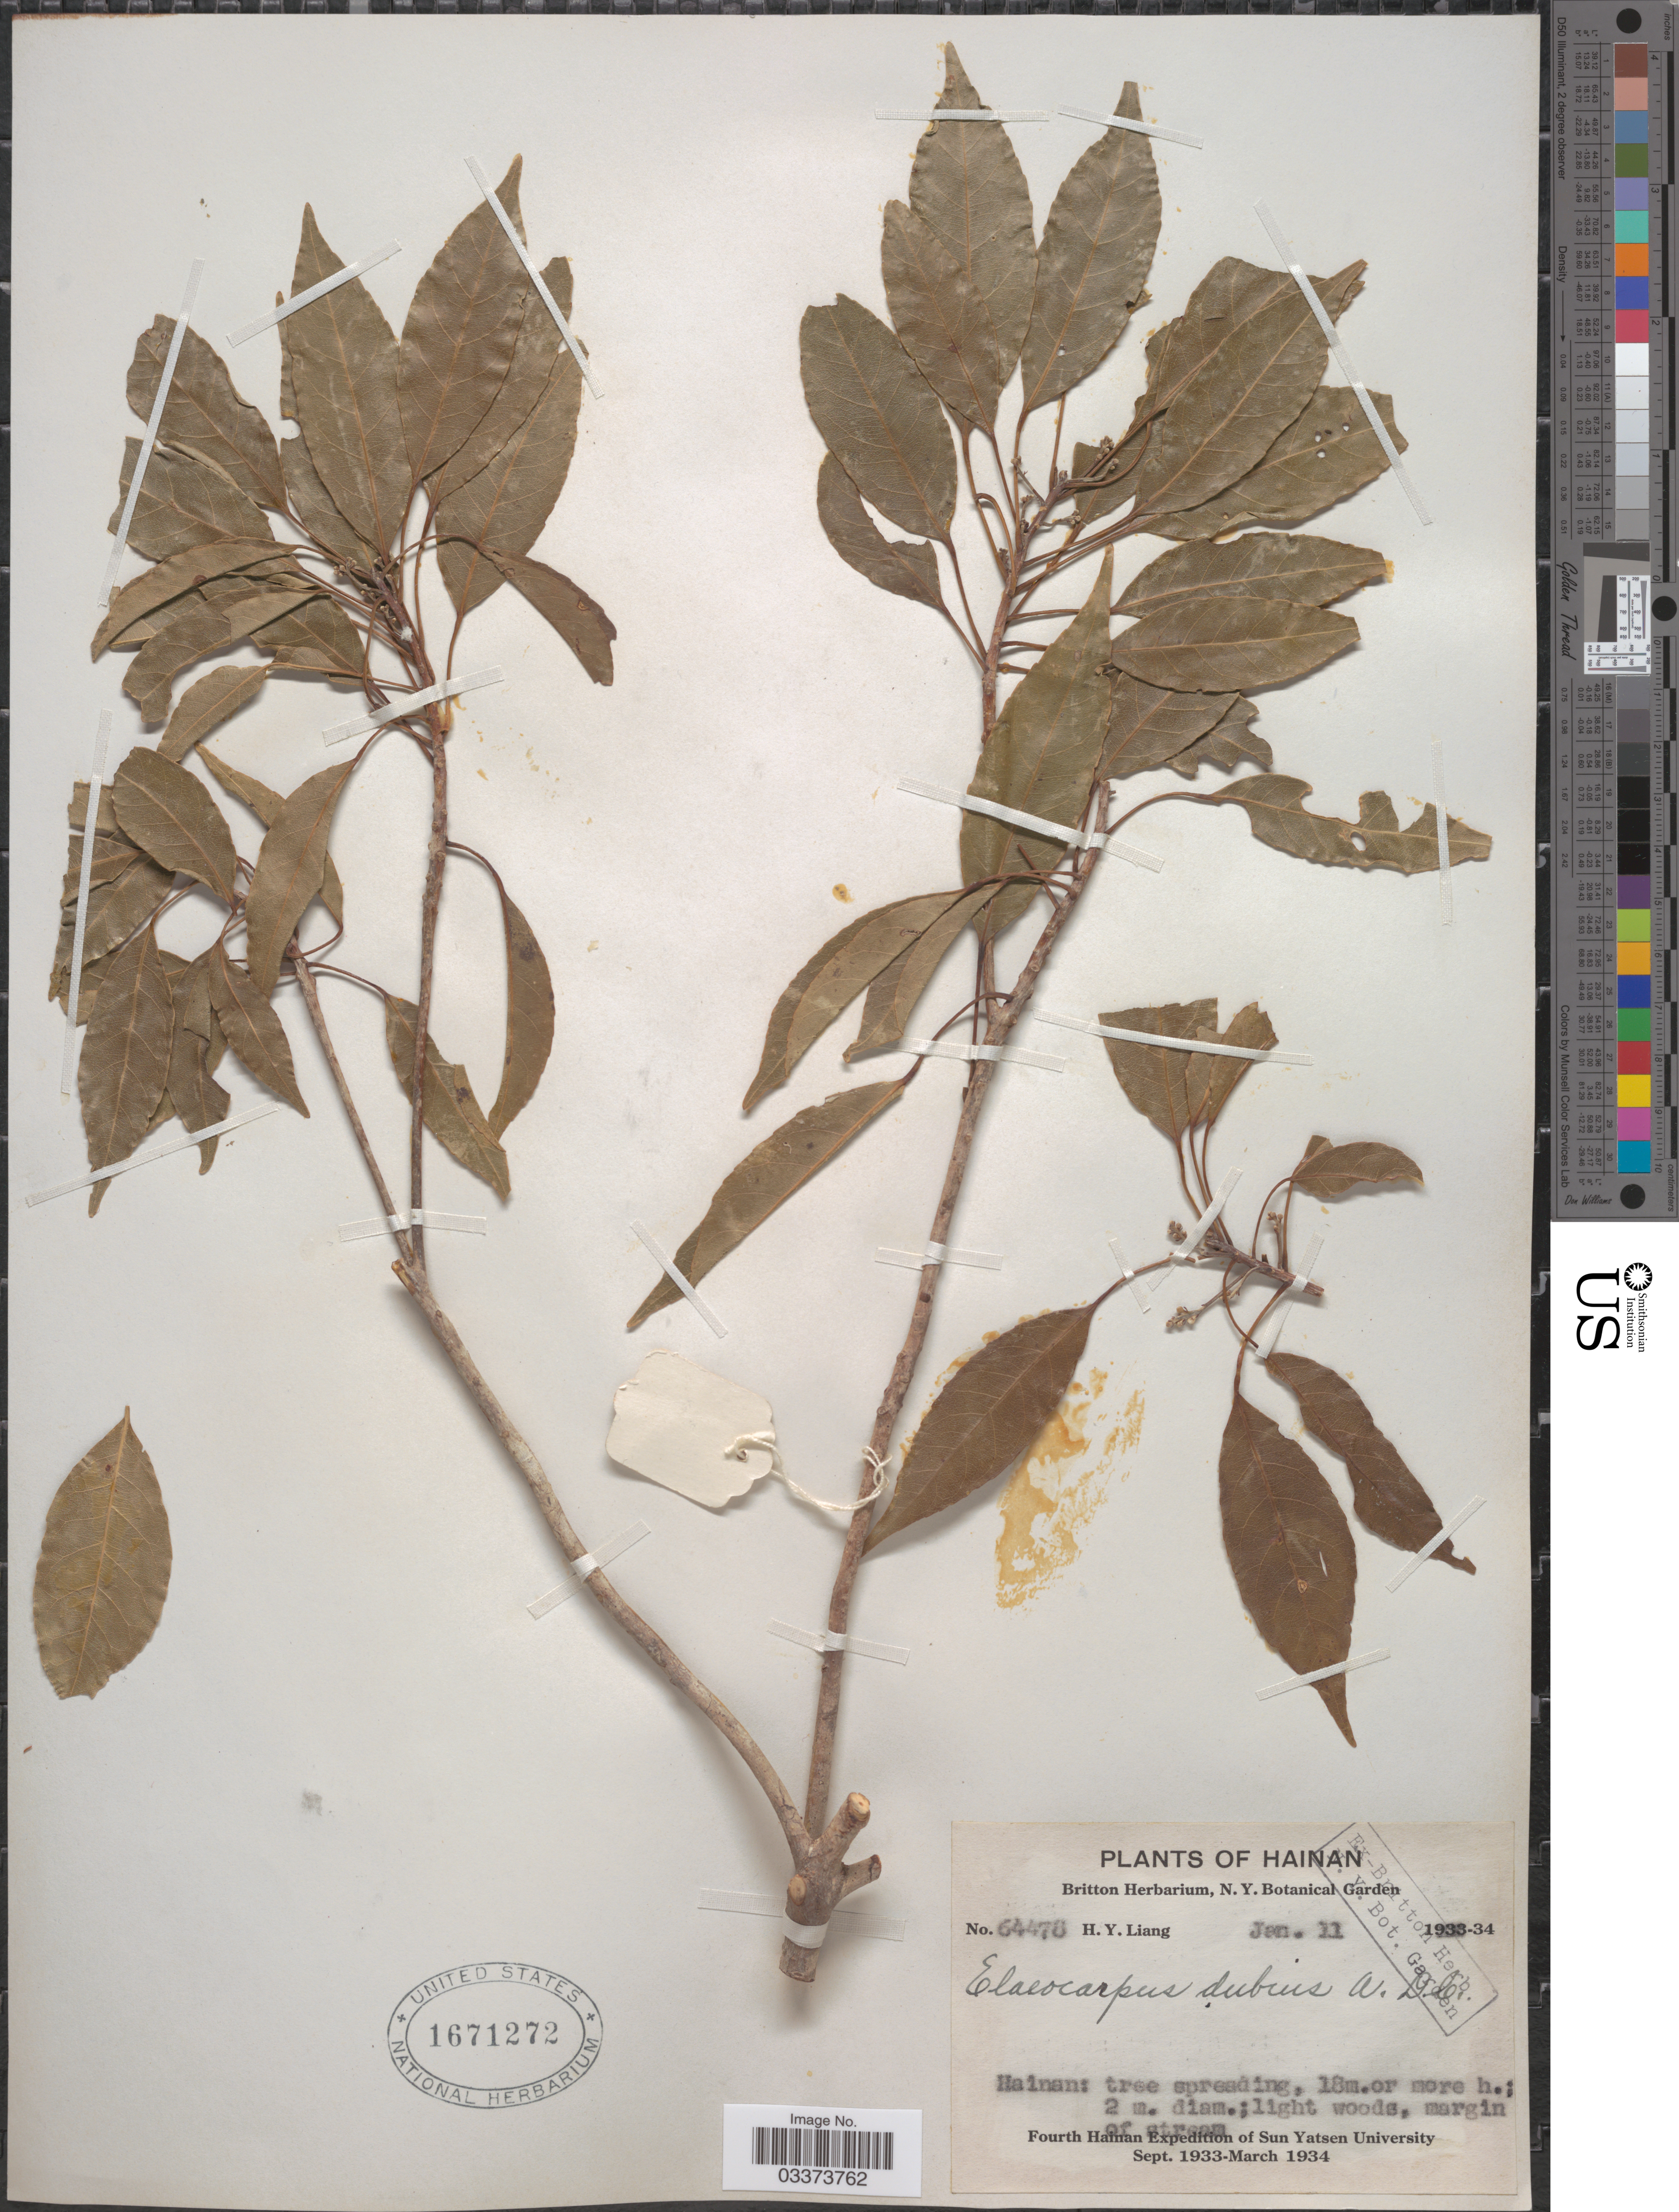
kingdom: Plantae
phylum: Tracheophyta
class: Magnoliopsida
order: Oxalidales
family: Elaeocarpaceae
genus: Elaeocarpus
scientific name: Elaeocarpus dubius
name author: DC.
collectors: H. Y. Liang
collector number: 64478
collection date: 1934-01-11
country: China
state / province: Hainan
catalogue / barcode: US 1671272